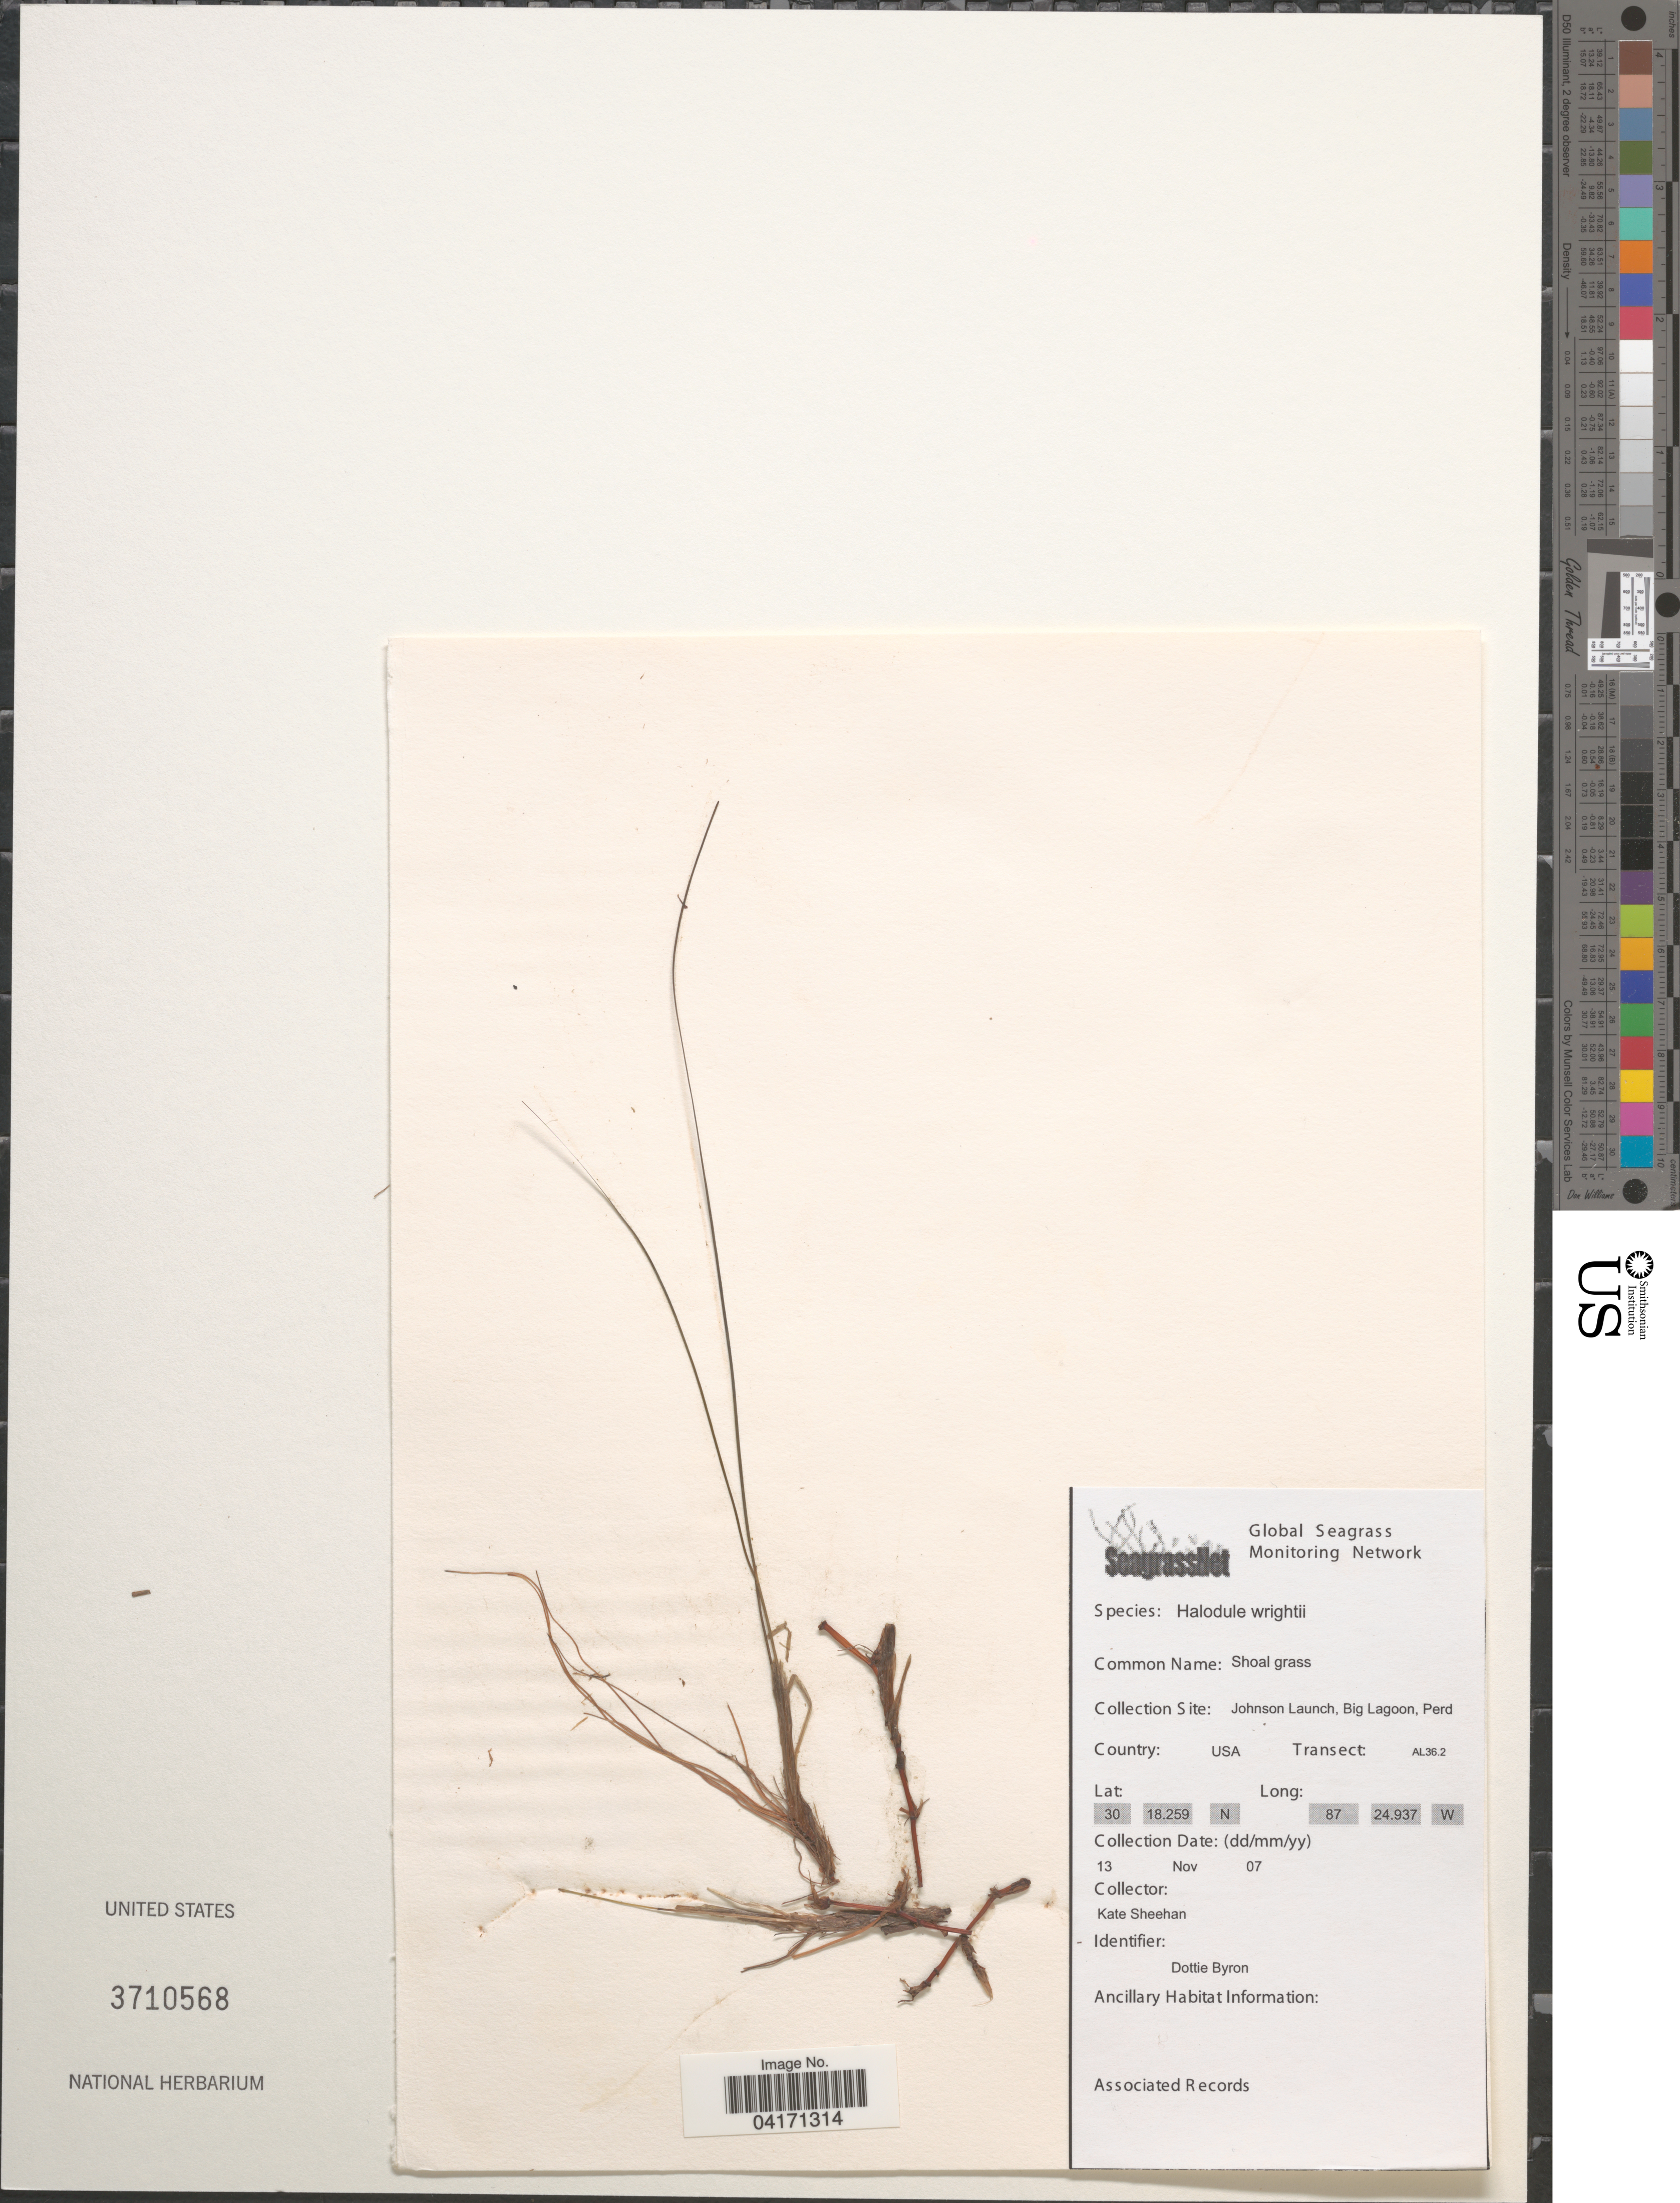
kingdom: Plantae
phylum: Tracheophyta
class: Liliopsida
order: Alismatales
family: Cymodoceaceae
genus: Halodule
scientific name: Halodule wrightii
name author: Asch.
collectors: K. Sheehan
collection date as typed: Transcribed d/m/y: 13/11/7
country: United States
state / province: Alabama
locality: Johnson Launch, Big Lagoon, Perd. Transect: AL36.2.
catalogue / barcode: US 3710568